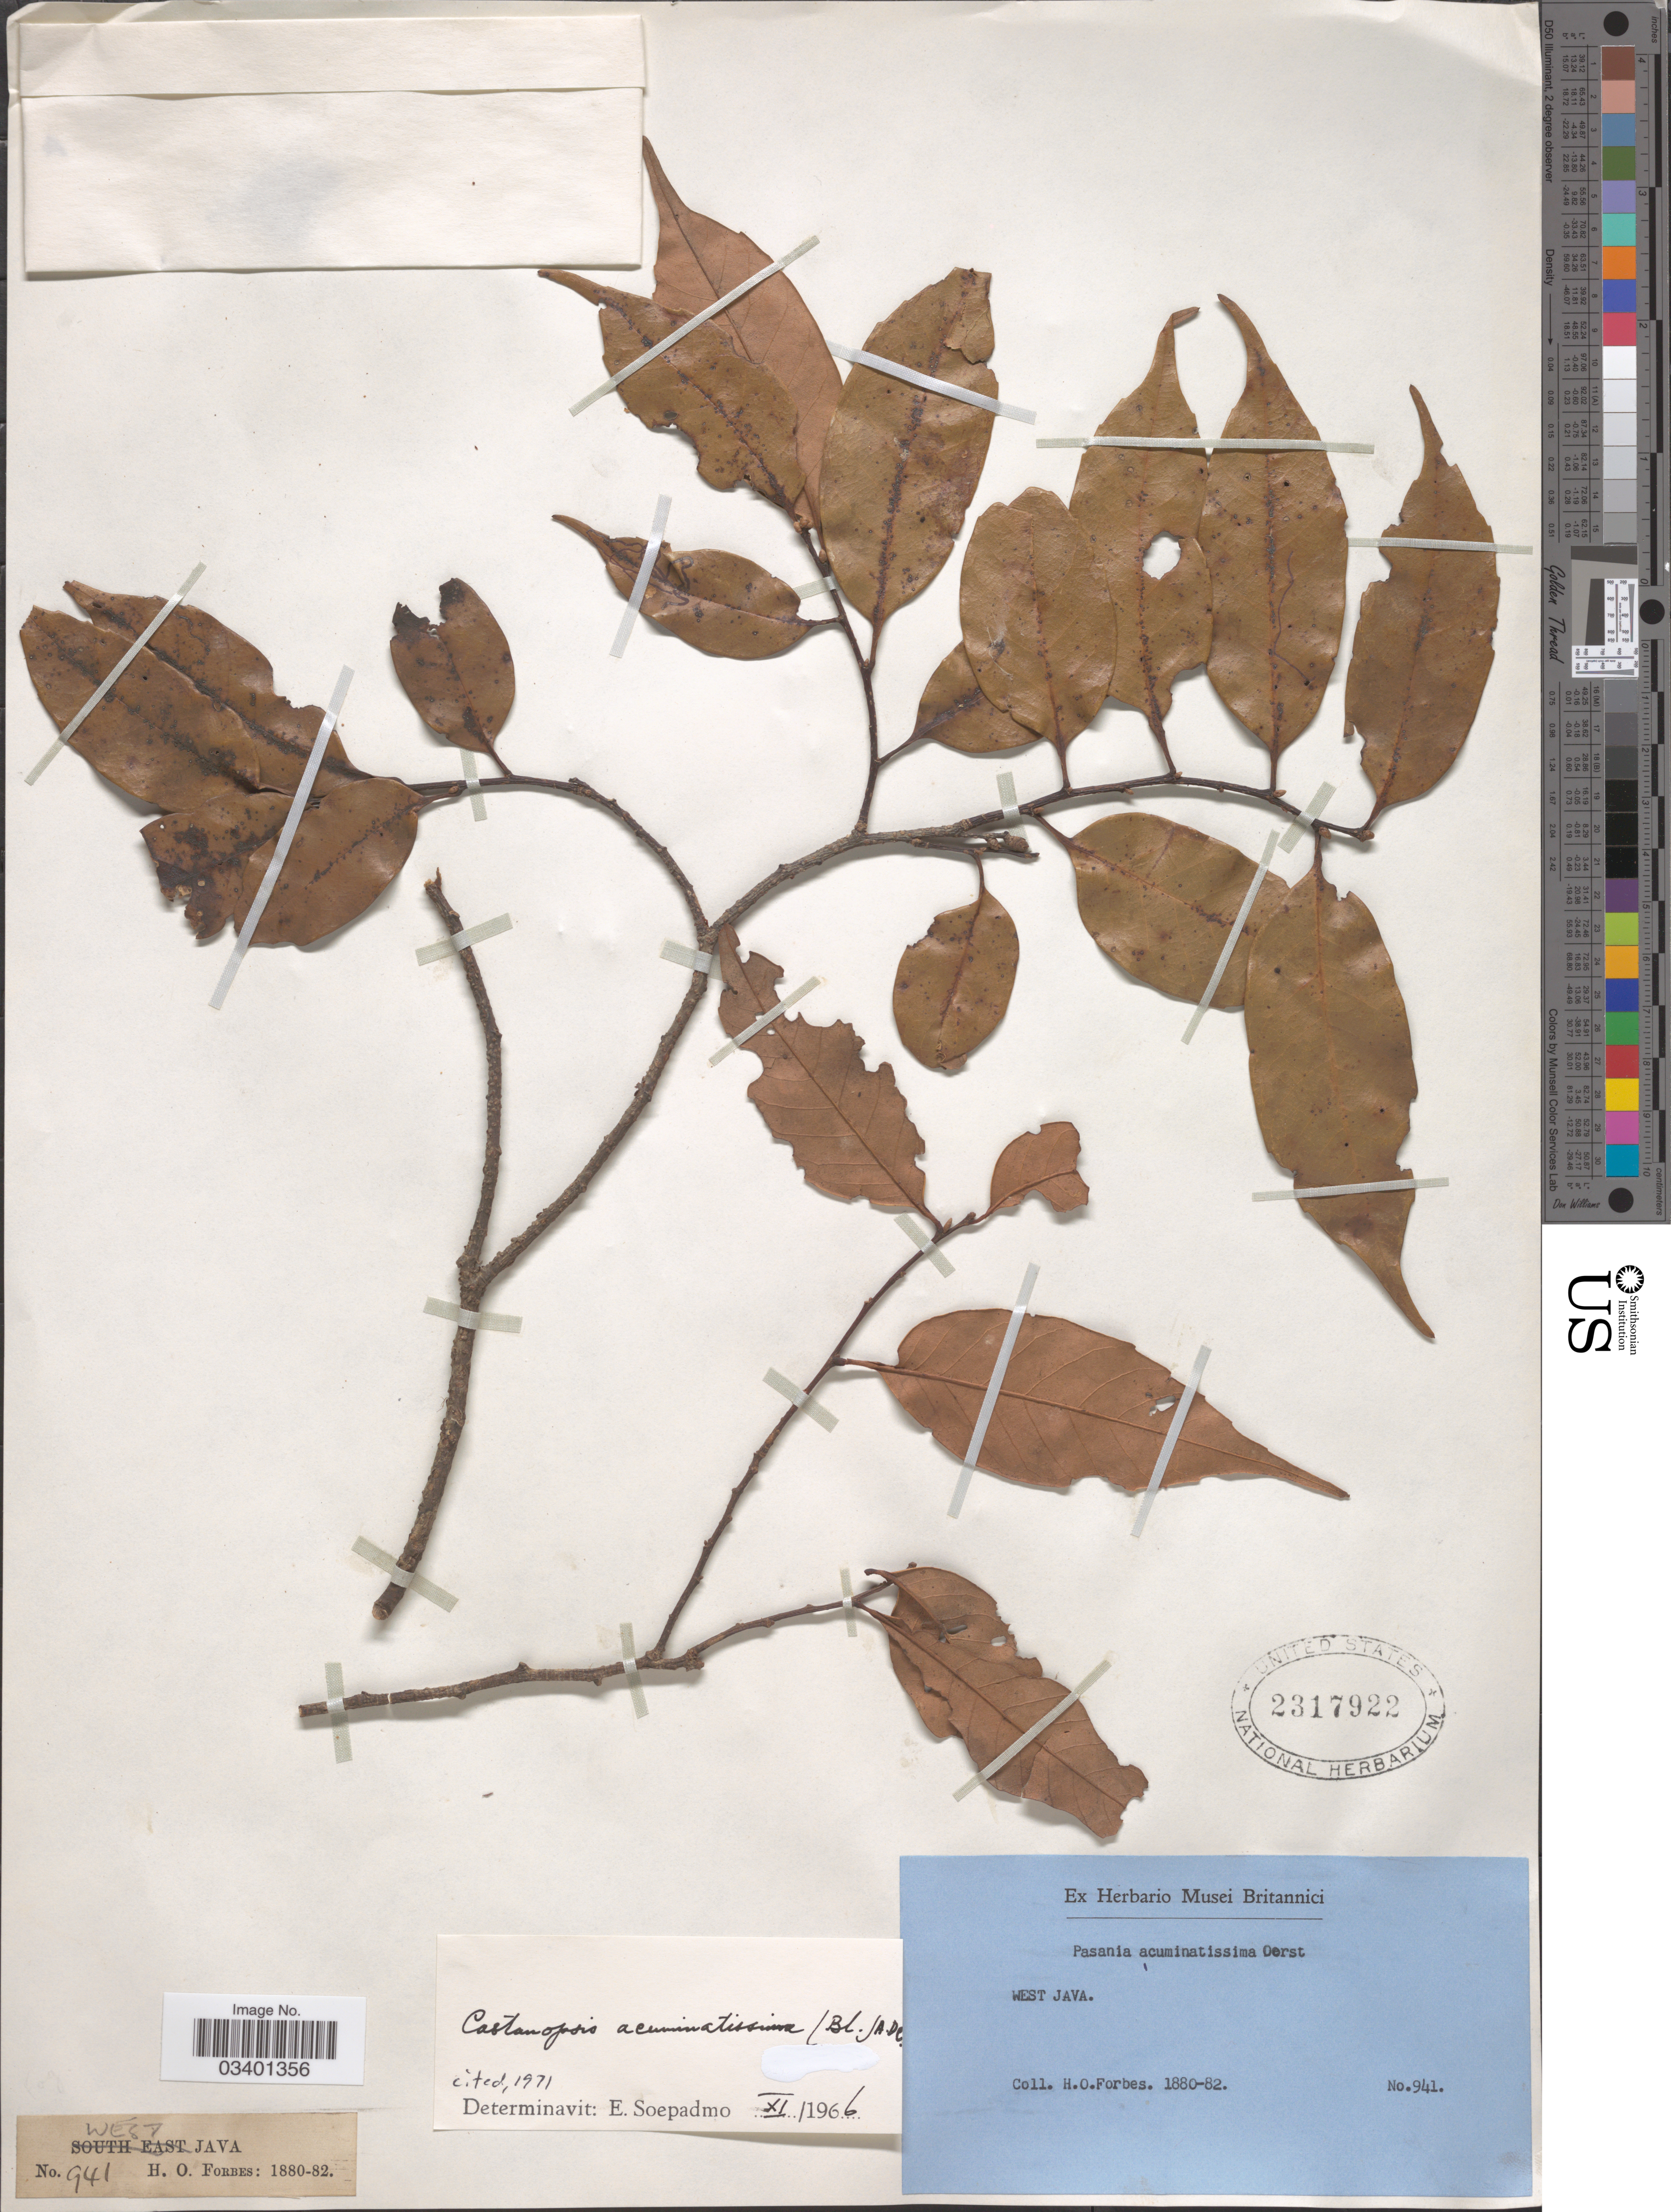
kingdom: Plantae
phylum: Tracheophyta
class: Magnoliopsida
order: Fagales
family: Fagaceae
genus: Castanopsis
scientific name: Castanopsis acuminatissima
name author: (Blume) A. DC.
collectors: H. O. Forbes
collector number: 941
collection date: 1880/1882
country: Indonesia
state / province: Java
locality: West Java.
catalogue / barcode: US 2317922